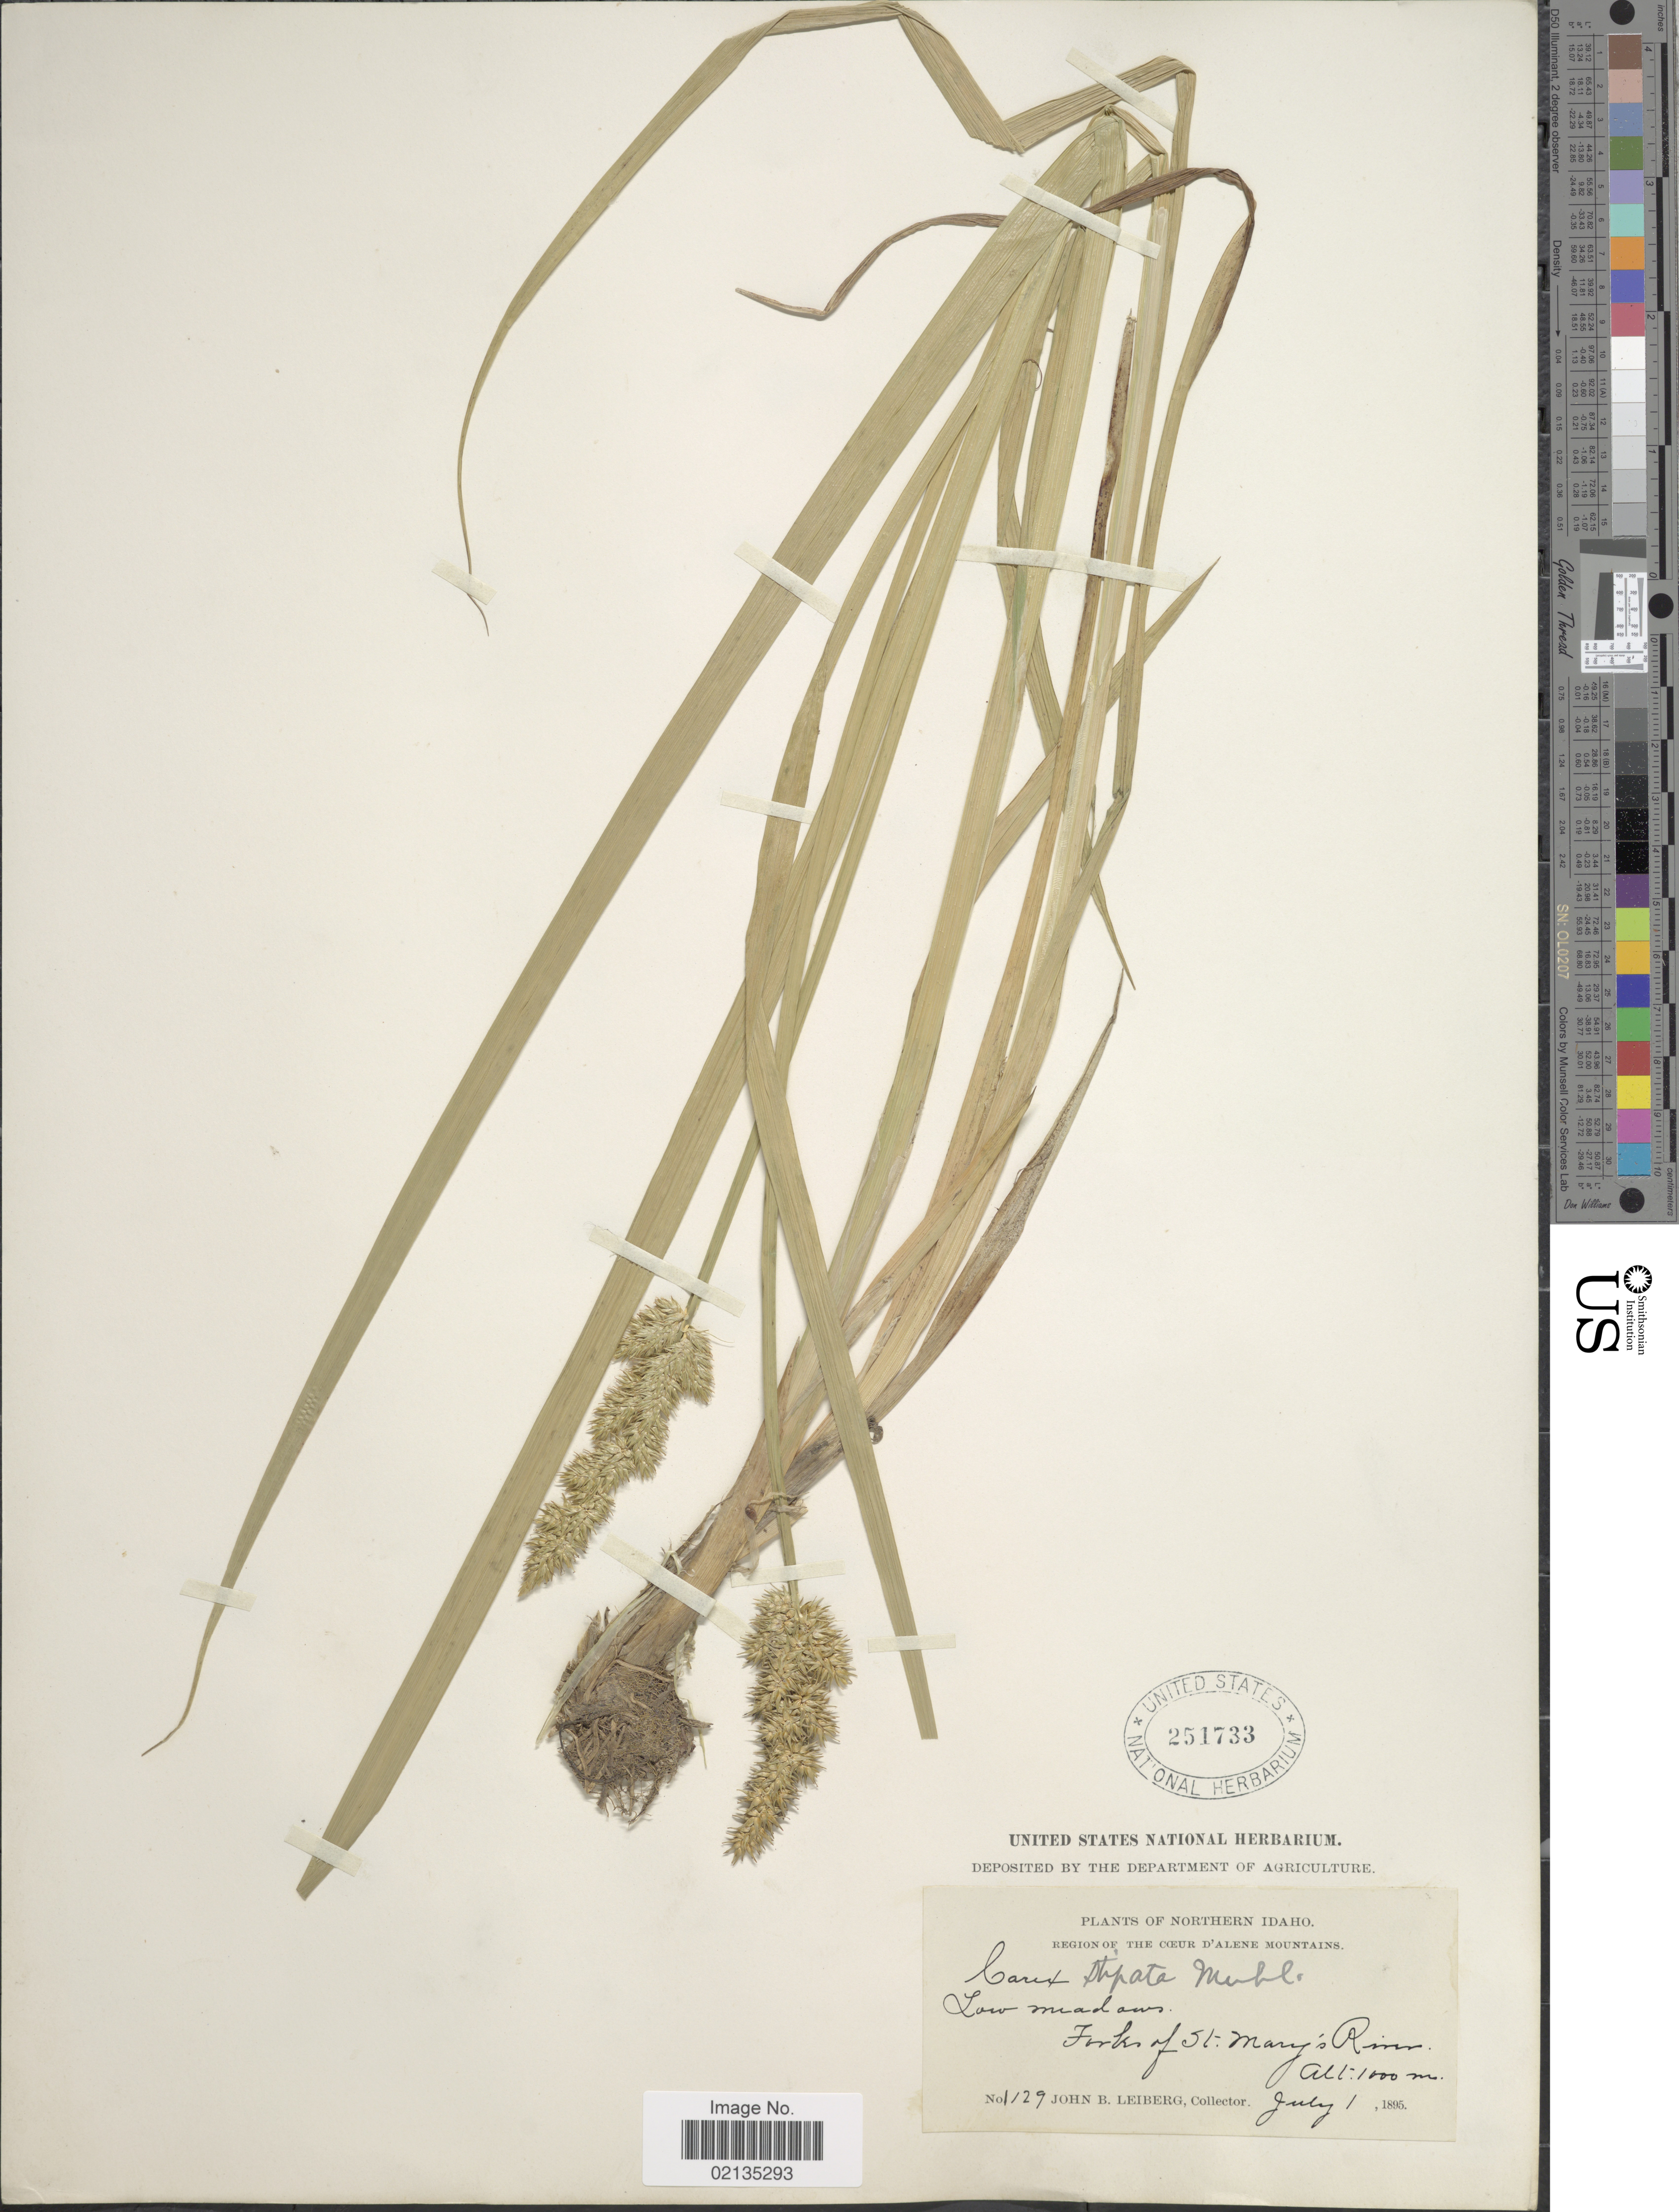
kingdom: Plantae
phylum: Tracheophyta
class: Liliopsida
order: Poales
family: Cyperaceae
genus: Carex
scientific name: Carex stipata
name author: Muhl. ex Willd.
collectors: J. Leiberg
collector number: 1129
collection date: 1895-07-01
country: United States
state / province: Idaho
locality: Northern Idaho, region of the Coeur D'Alene Mountains, low meadows, Forks of St. Mary's River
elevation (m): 1000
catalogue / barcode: US 251733